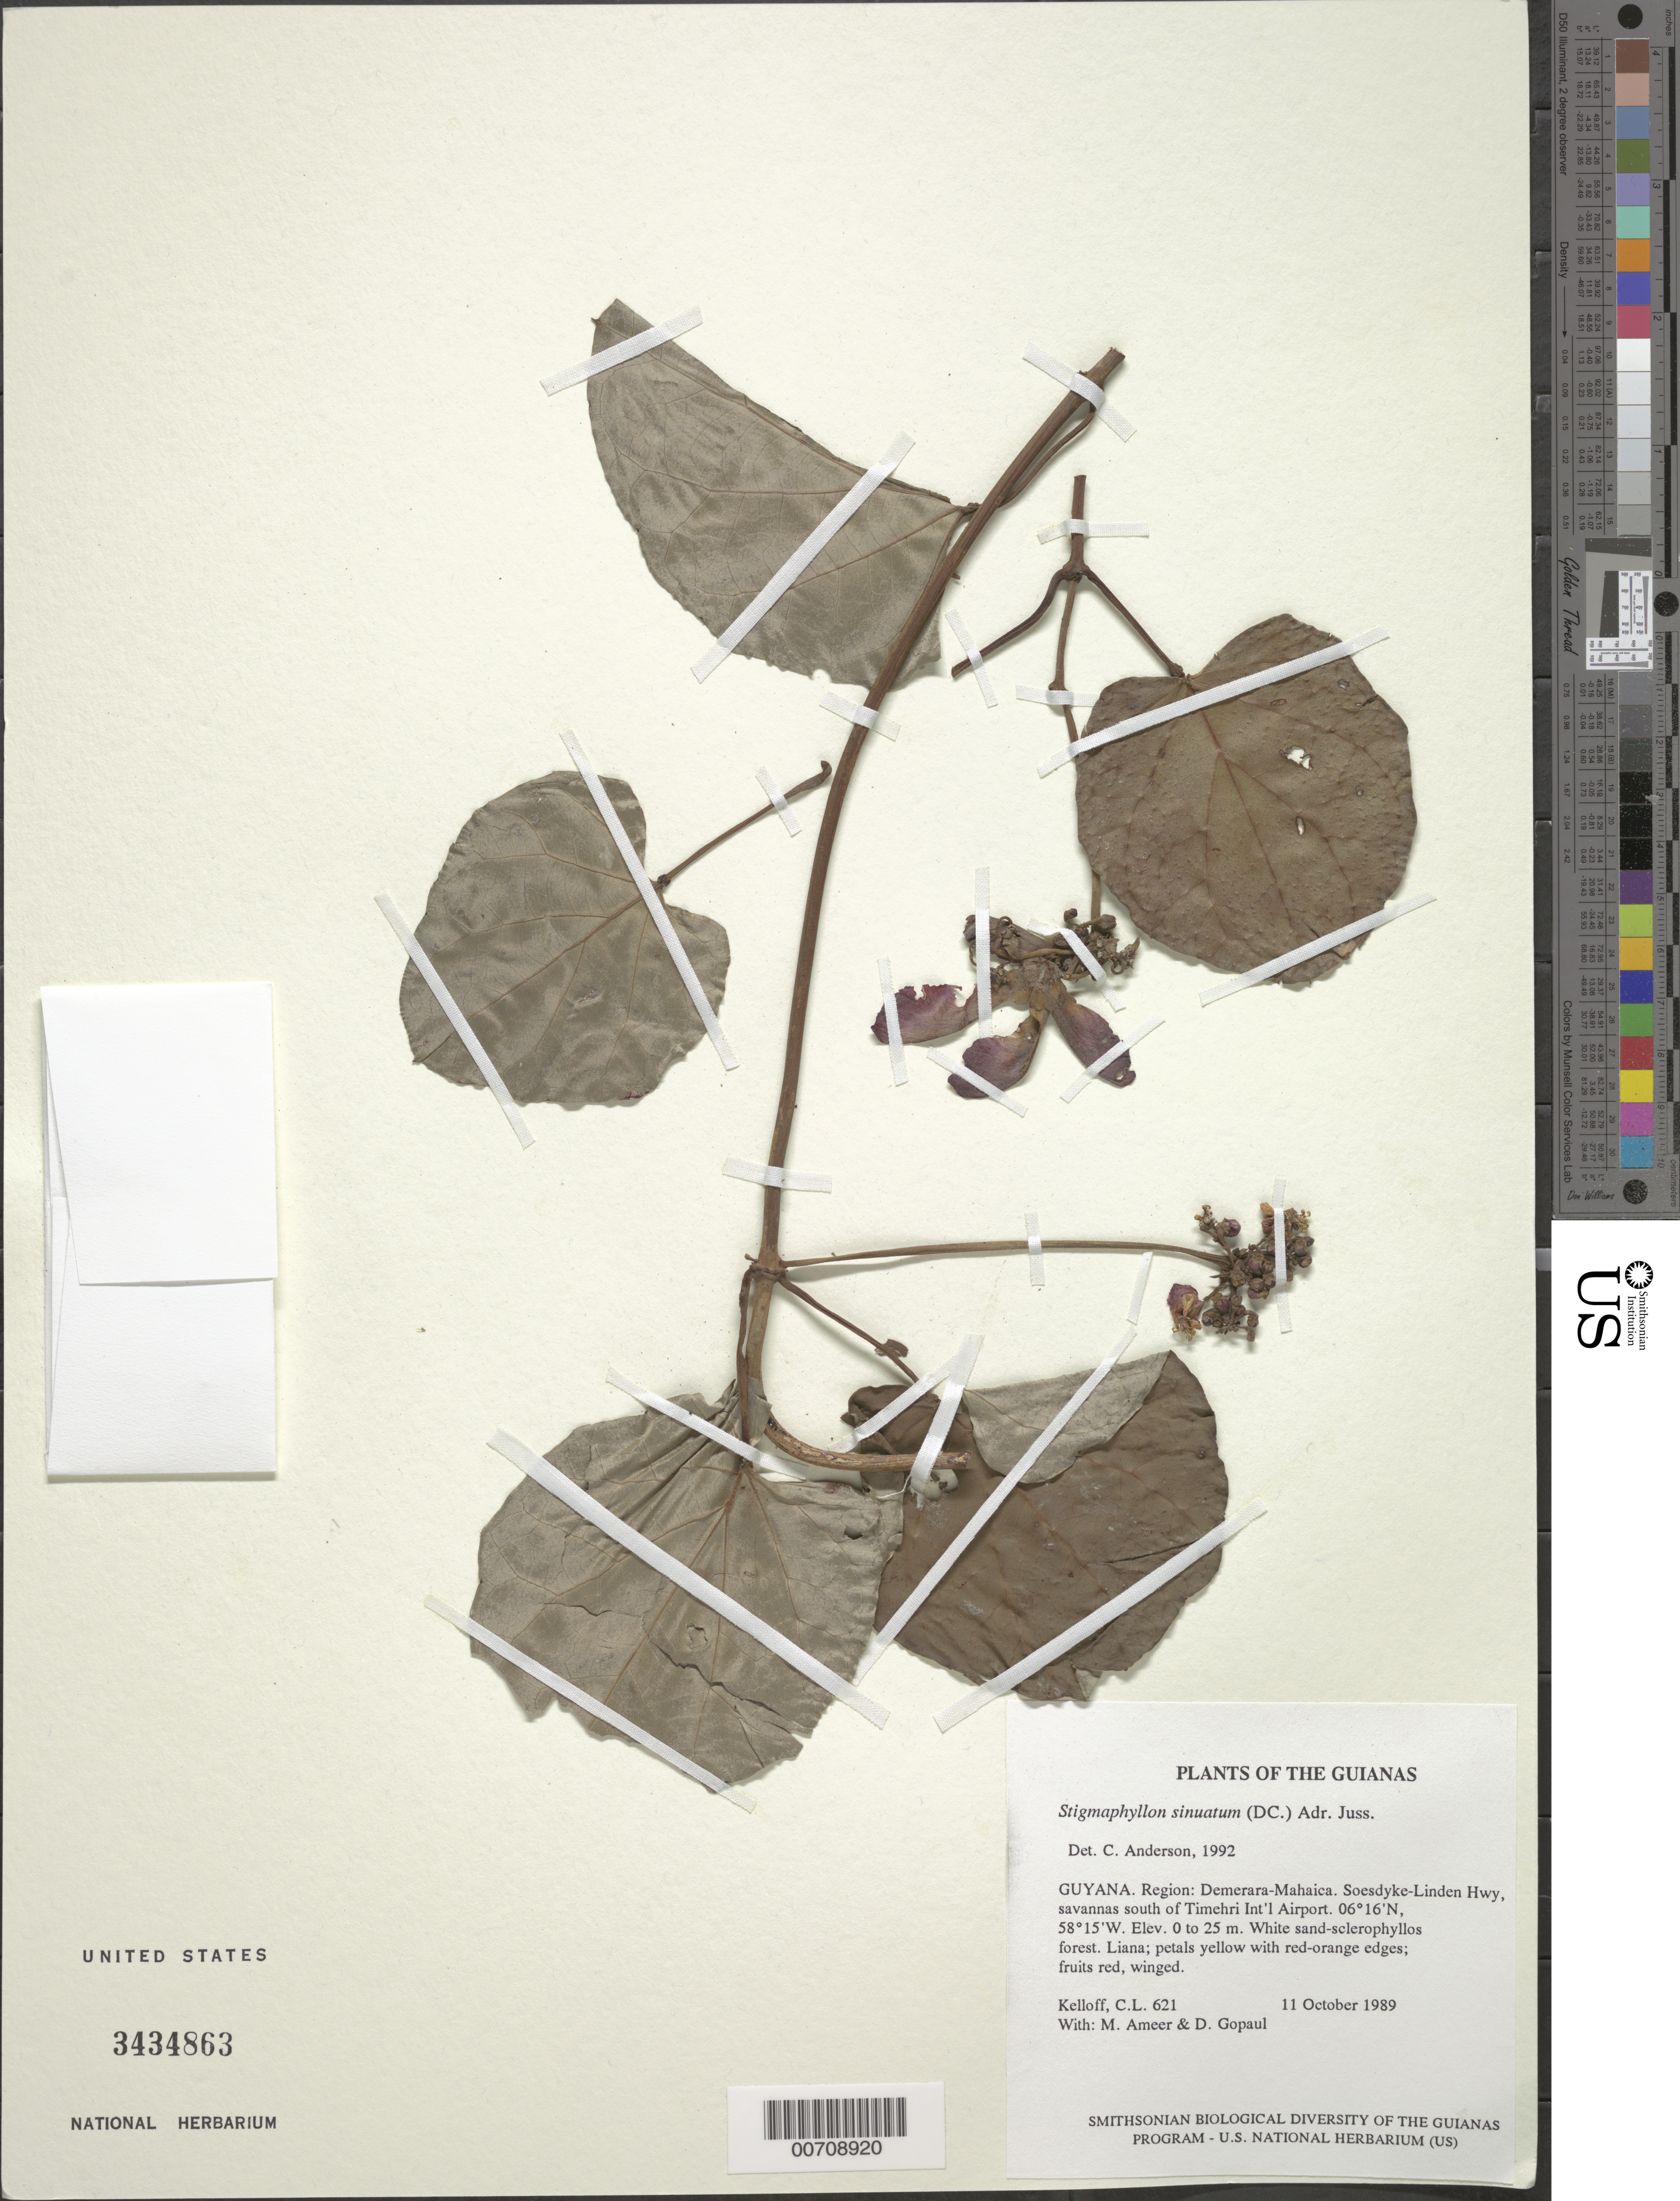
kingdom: Plantae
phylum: Tracheophyta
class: Magnoliopsida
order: Malpighiales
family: Malpighiaceae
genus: Stigmaphyllon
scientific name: Stigmaphyllon sinuatum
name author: (DC.) A. Juss.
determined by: Anderson, C.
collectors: C. L. Kelloff, M. Ameer & D. Gopaul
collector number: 621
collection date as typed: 11 October 1989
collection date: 1989-10-11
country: Guyana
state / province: Demerara-Mahaica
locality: Soesdyke-Linden Hwy, S of Timehri Int'l Airport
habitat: White sand savanna - sclerophyllous forest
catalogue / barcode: US 3434863